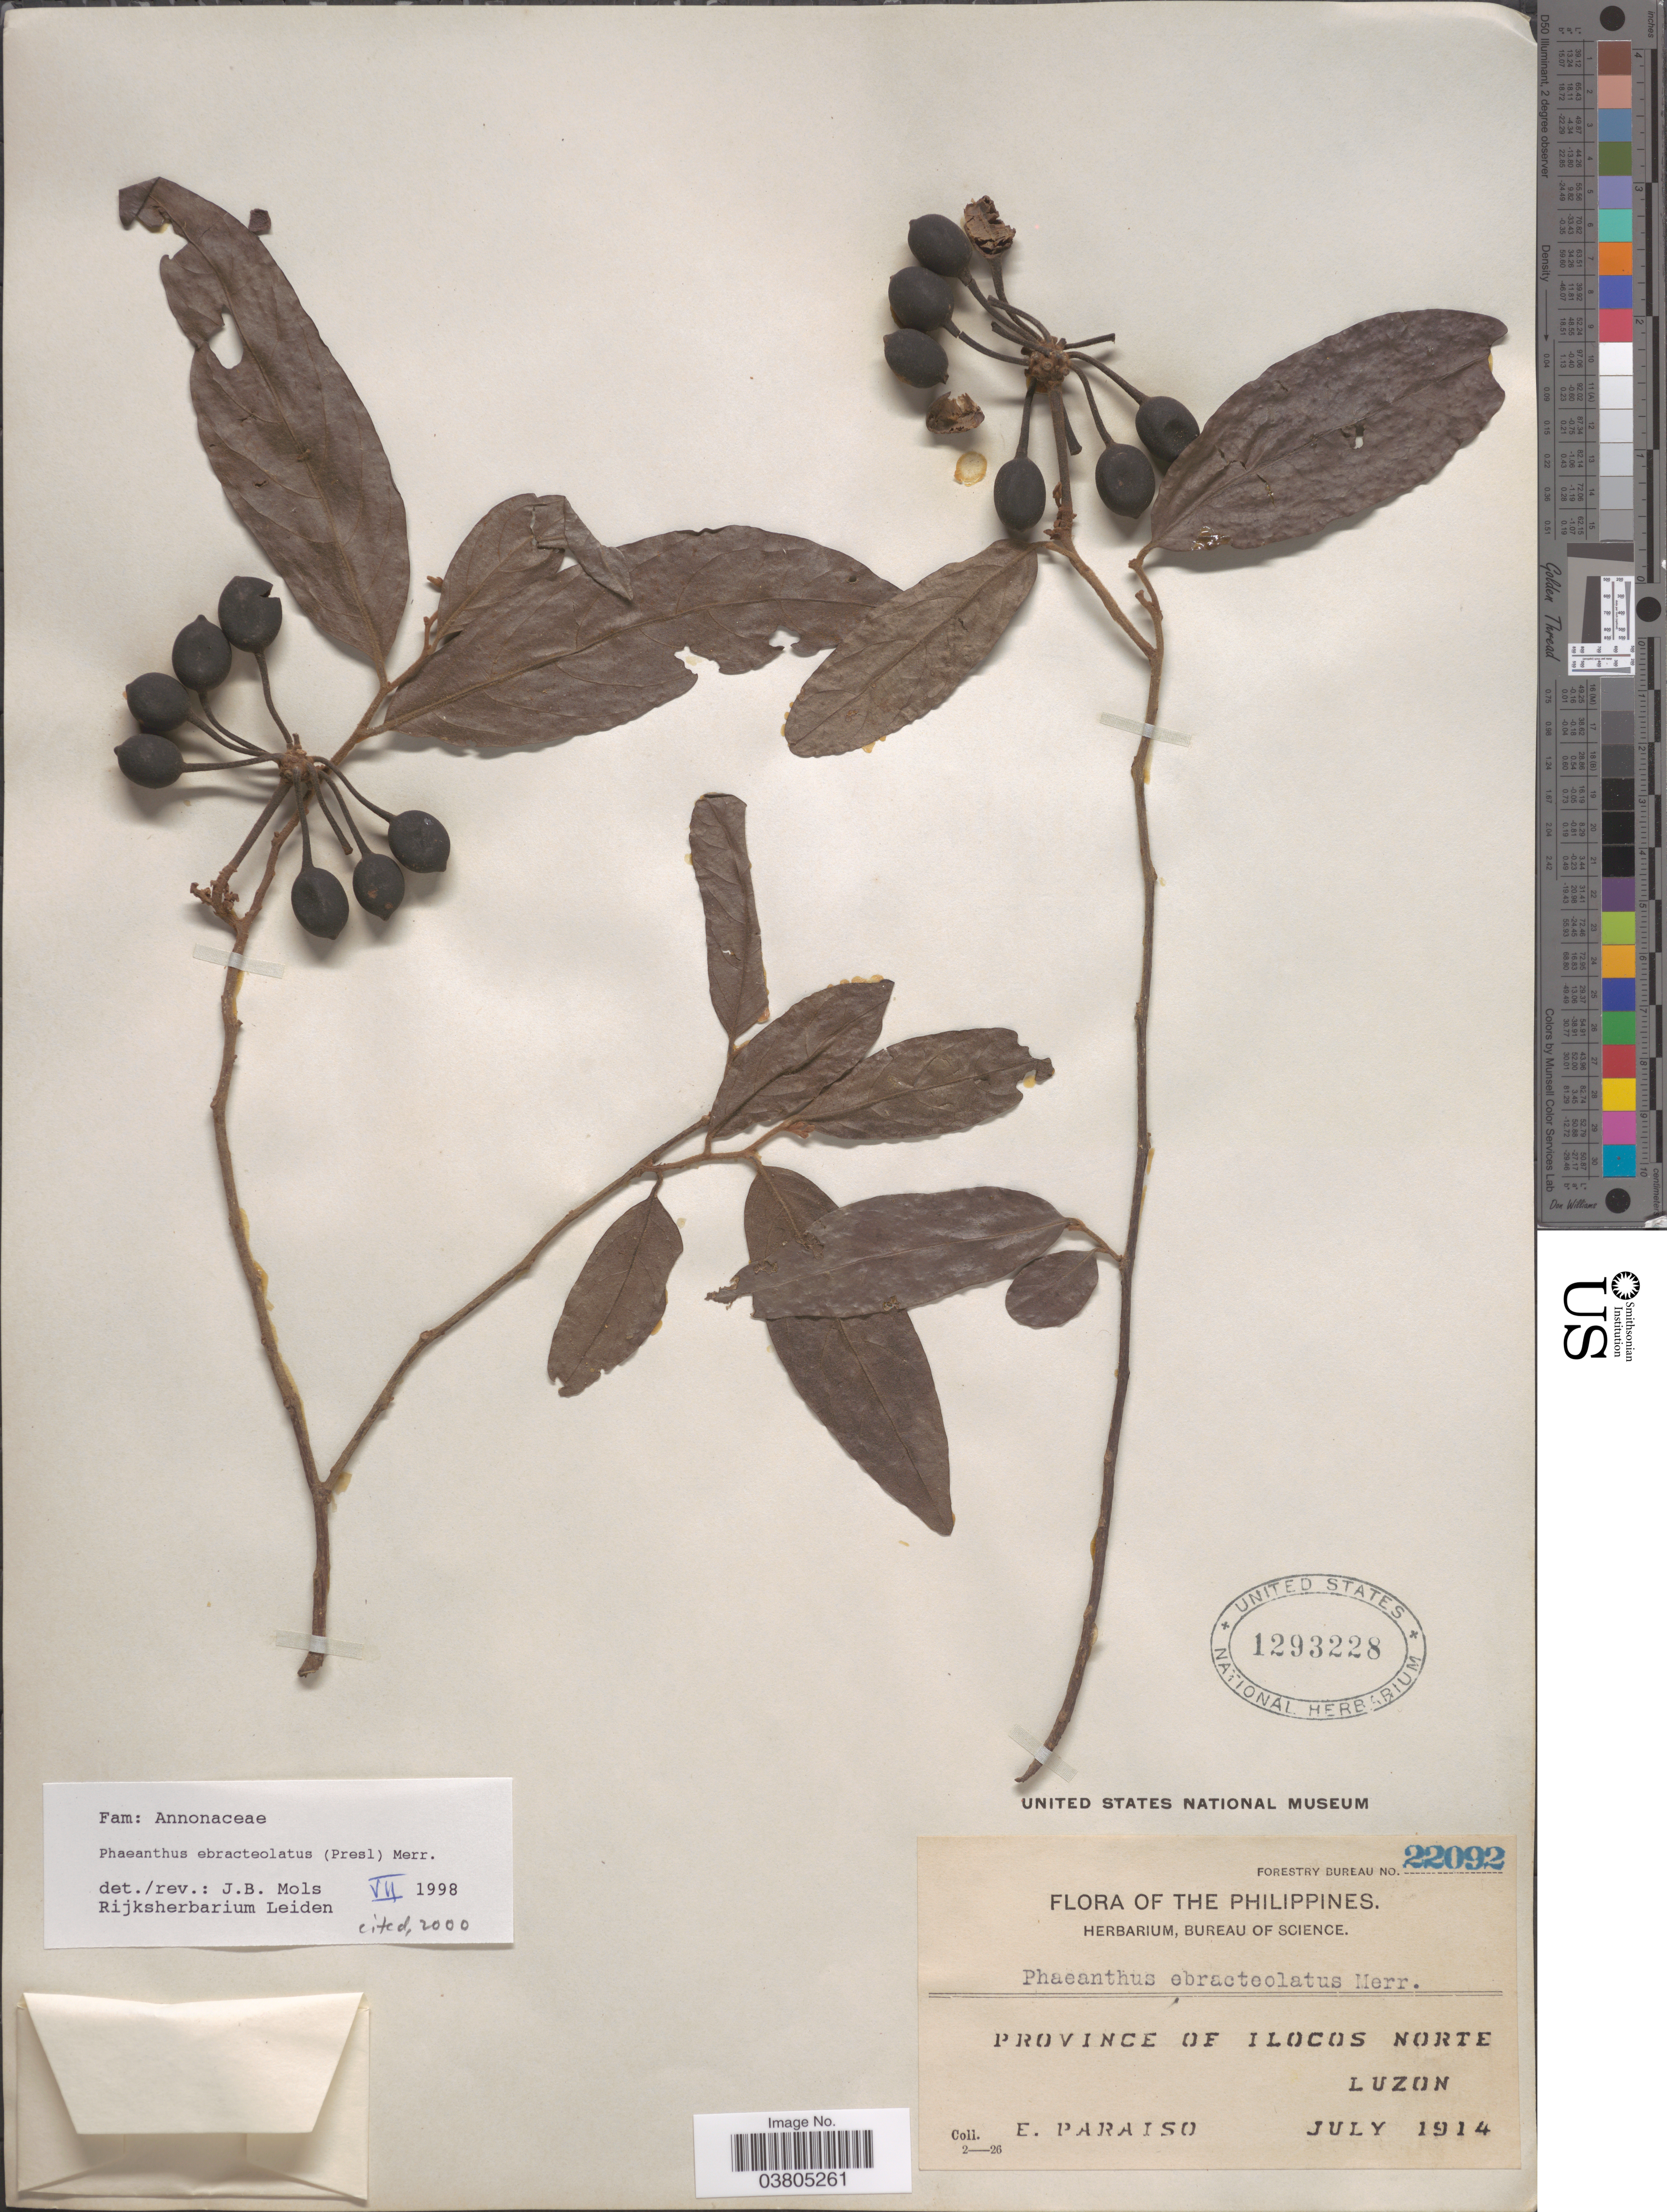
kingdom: Plantae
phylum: Tracheophyta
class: Magnoliopsida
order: Magnoliales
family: Annonaceae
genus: Phaeanthus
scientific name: Phaeanthus ebracteolatus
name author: (C. Presl) Merr.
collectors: E. Paraiso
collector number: Forestry Bureau 22092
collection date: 1914-07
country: Philippines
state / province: Ilocos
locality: Province of Ilocos Norte. Luzon.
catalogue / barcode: US 1293228